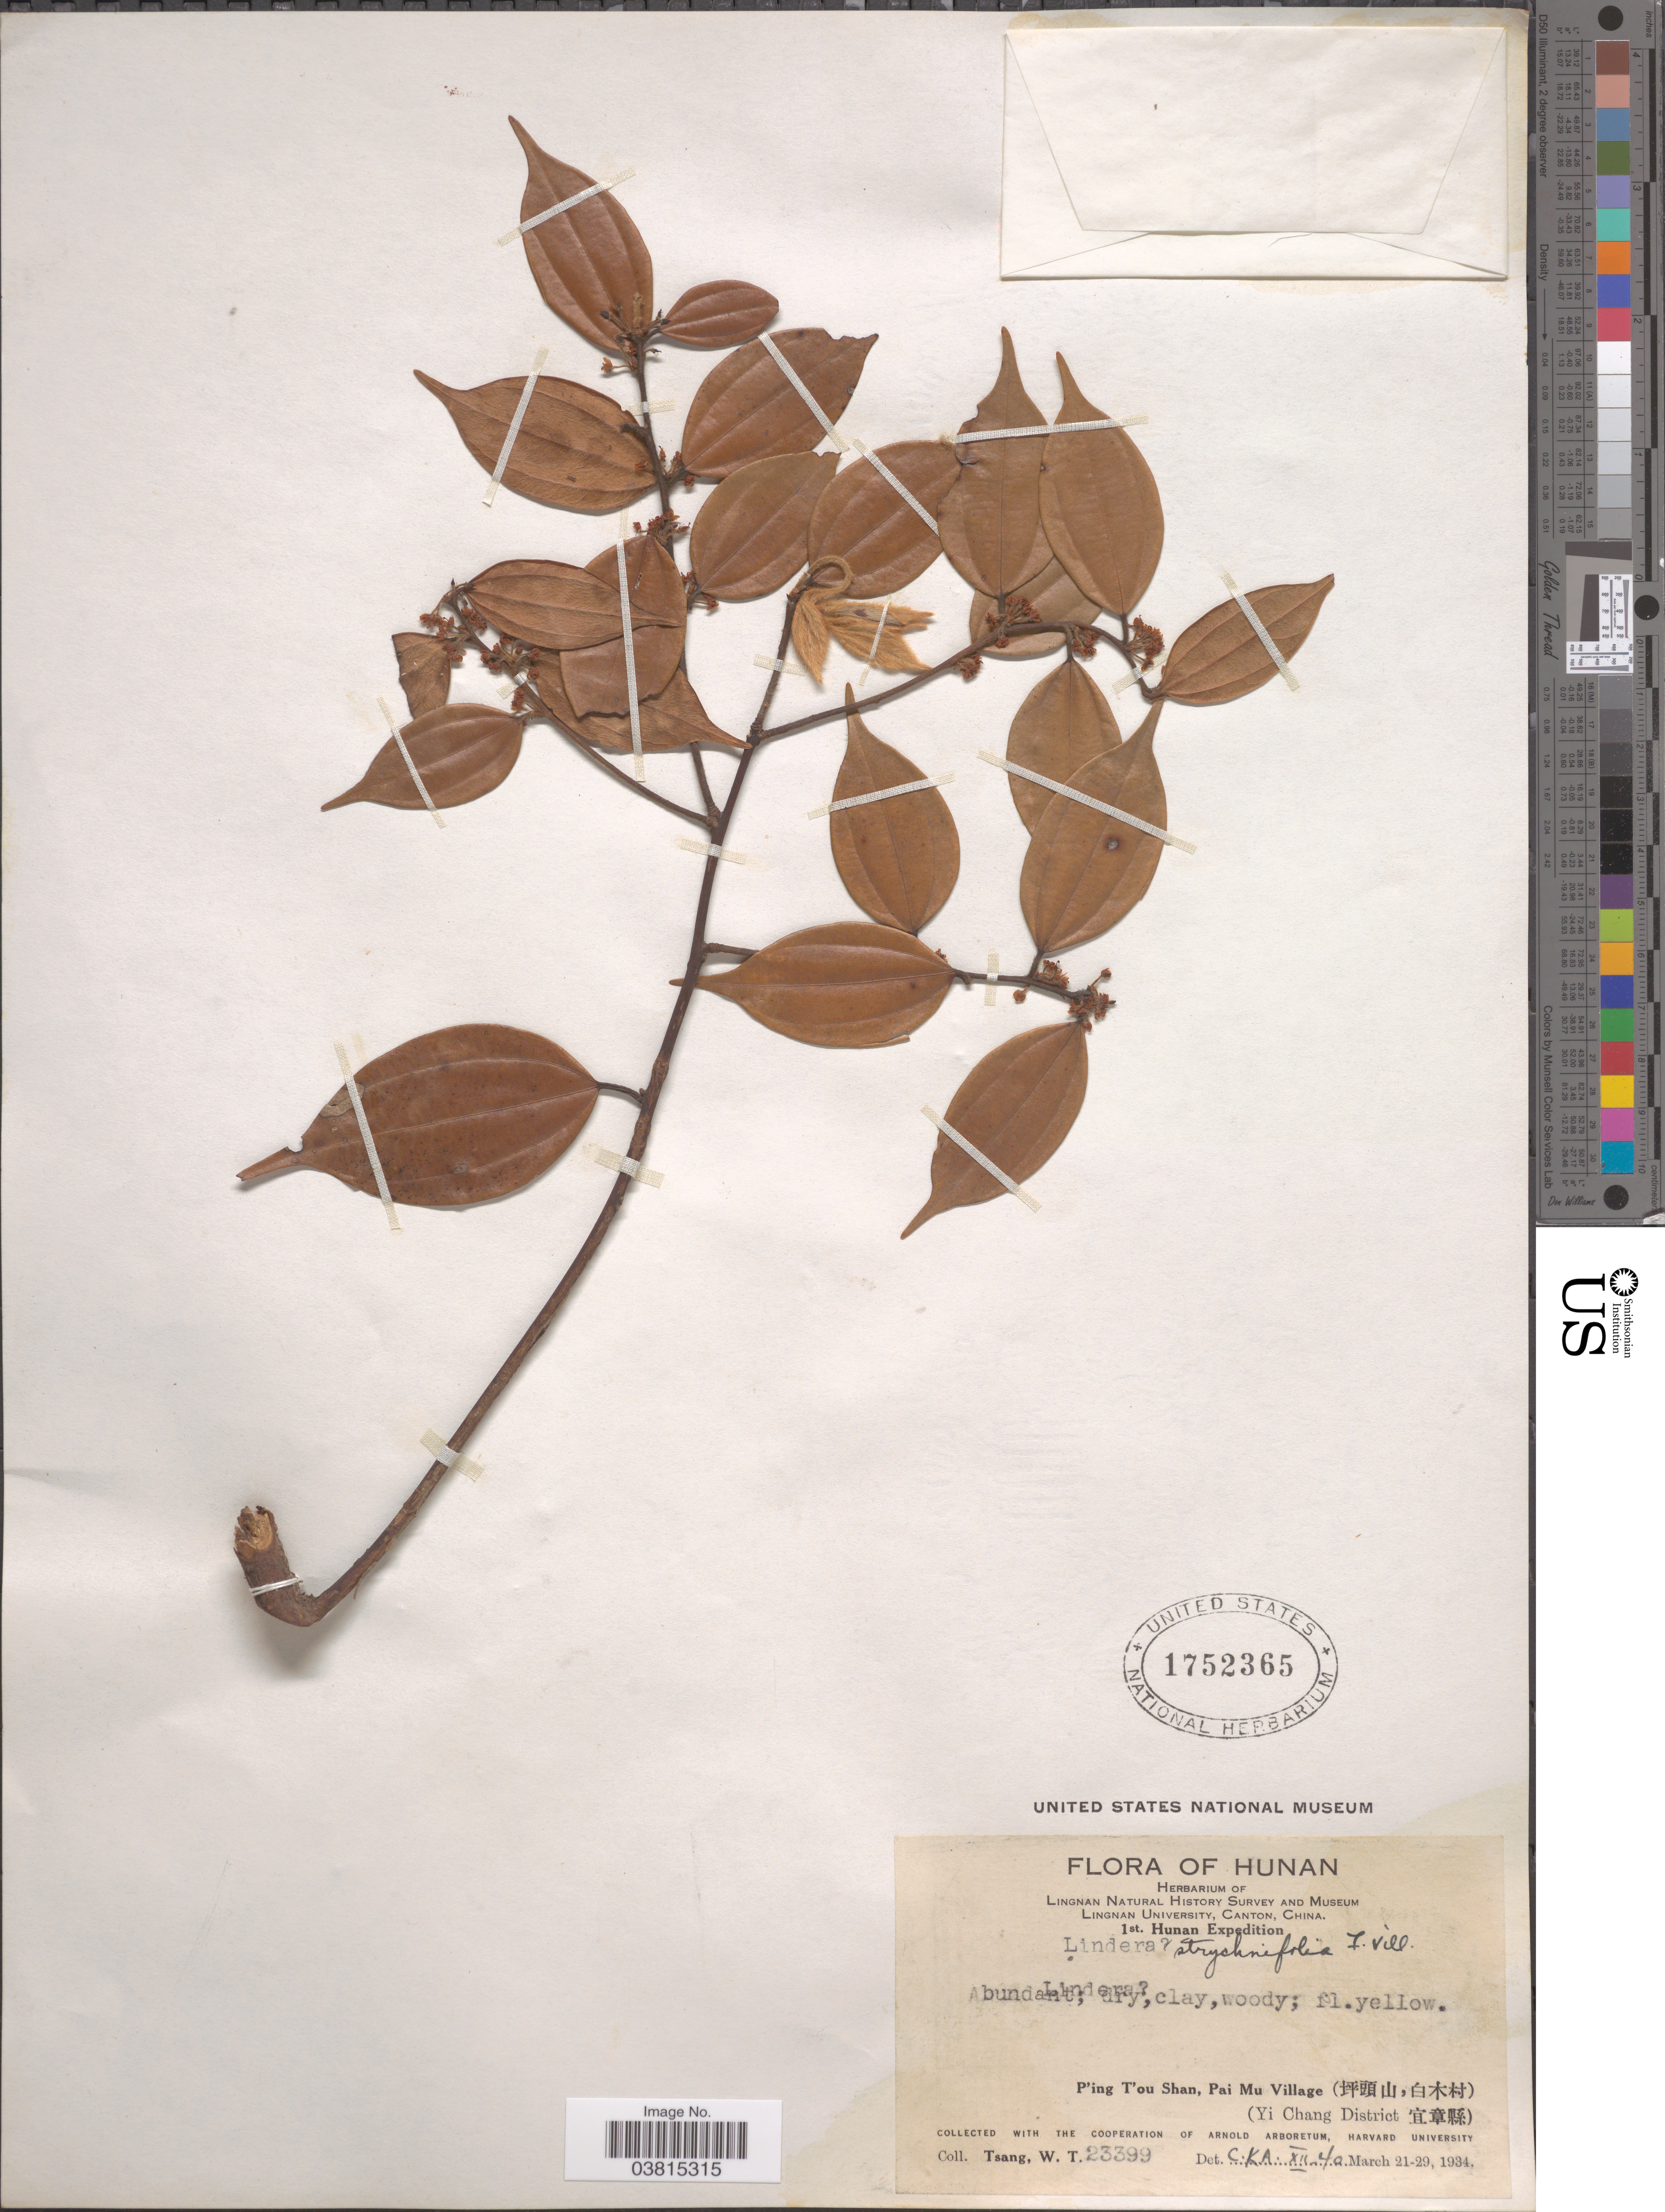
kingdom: Plantae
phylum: Tracheophyta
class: Magnoliopsida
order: Laurales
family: Lauraceae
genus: Lindera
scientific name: Lindera strychnifolia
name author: Fern.-Vill.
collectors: W. T. Tsang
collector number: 23399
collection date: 1934-03-21/1934-03-29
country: China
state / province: Hunan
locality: P'ing T'ou Shan, Pai Mu Village (X). (Yi Chang District X).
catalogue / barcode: US 1752365